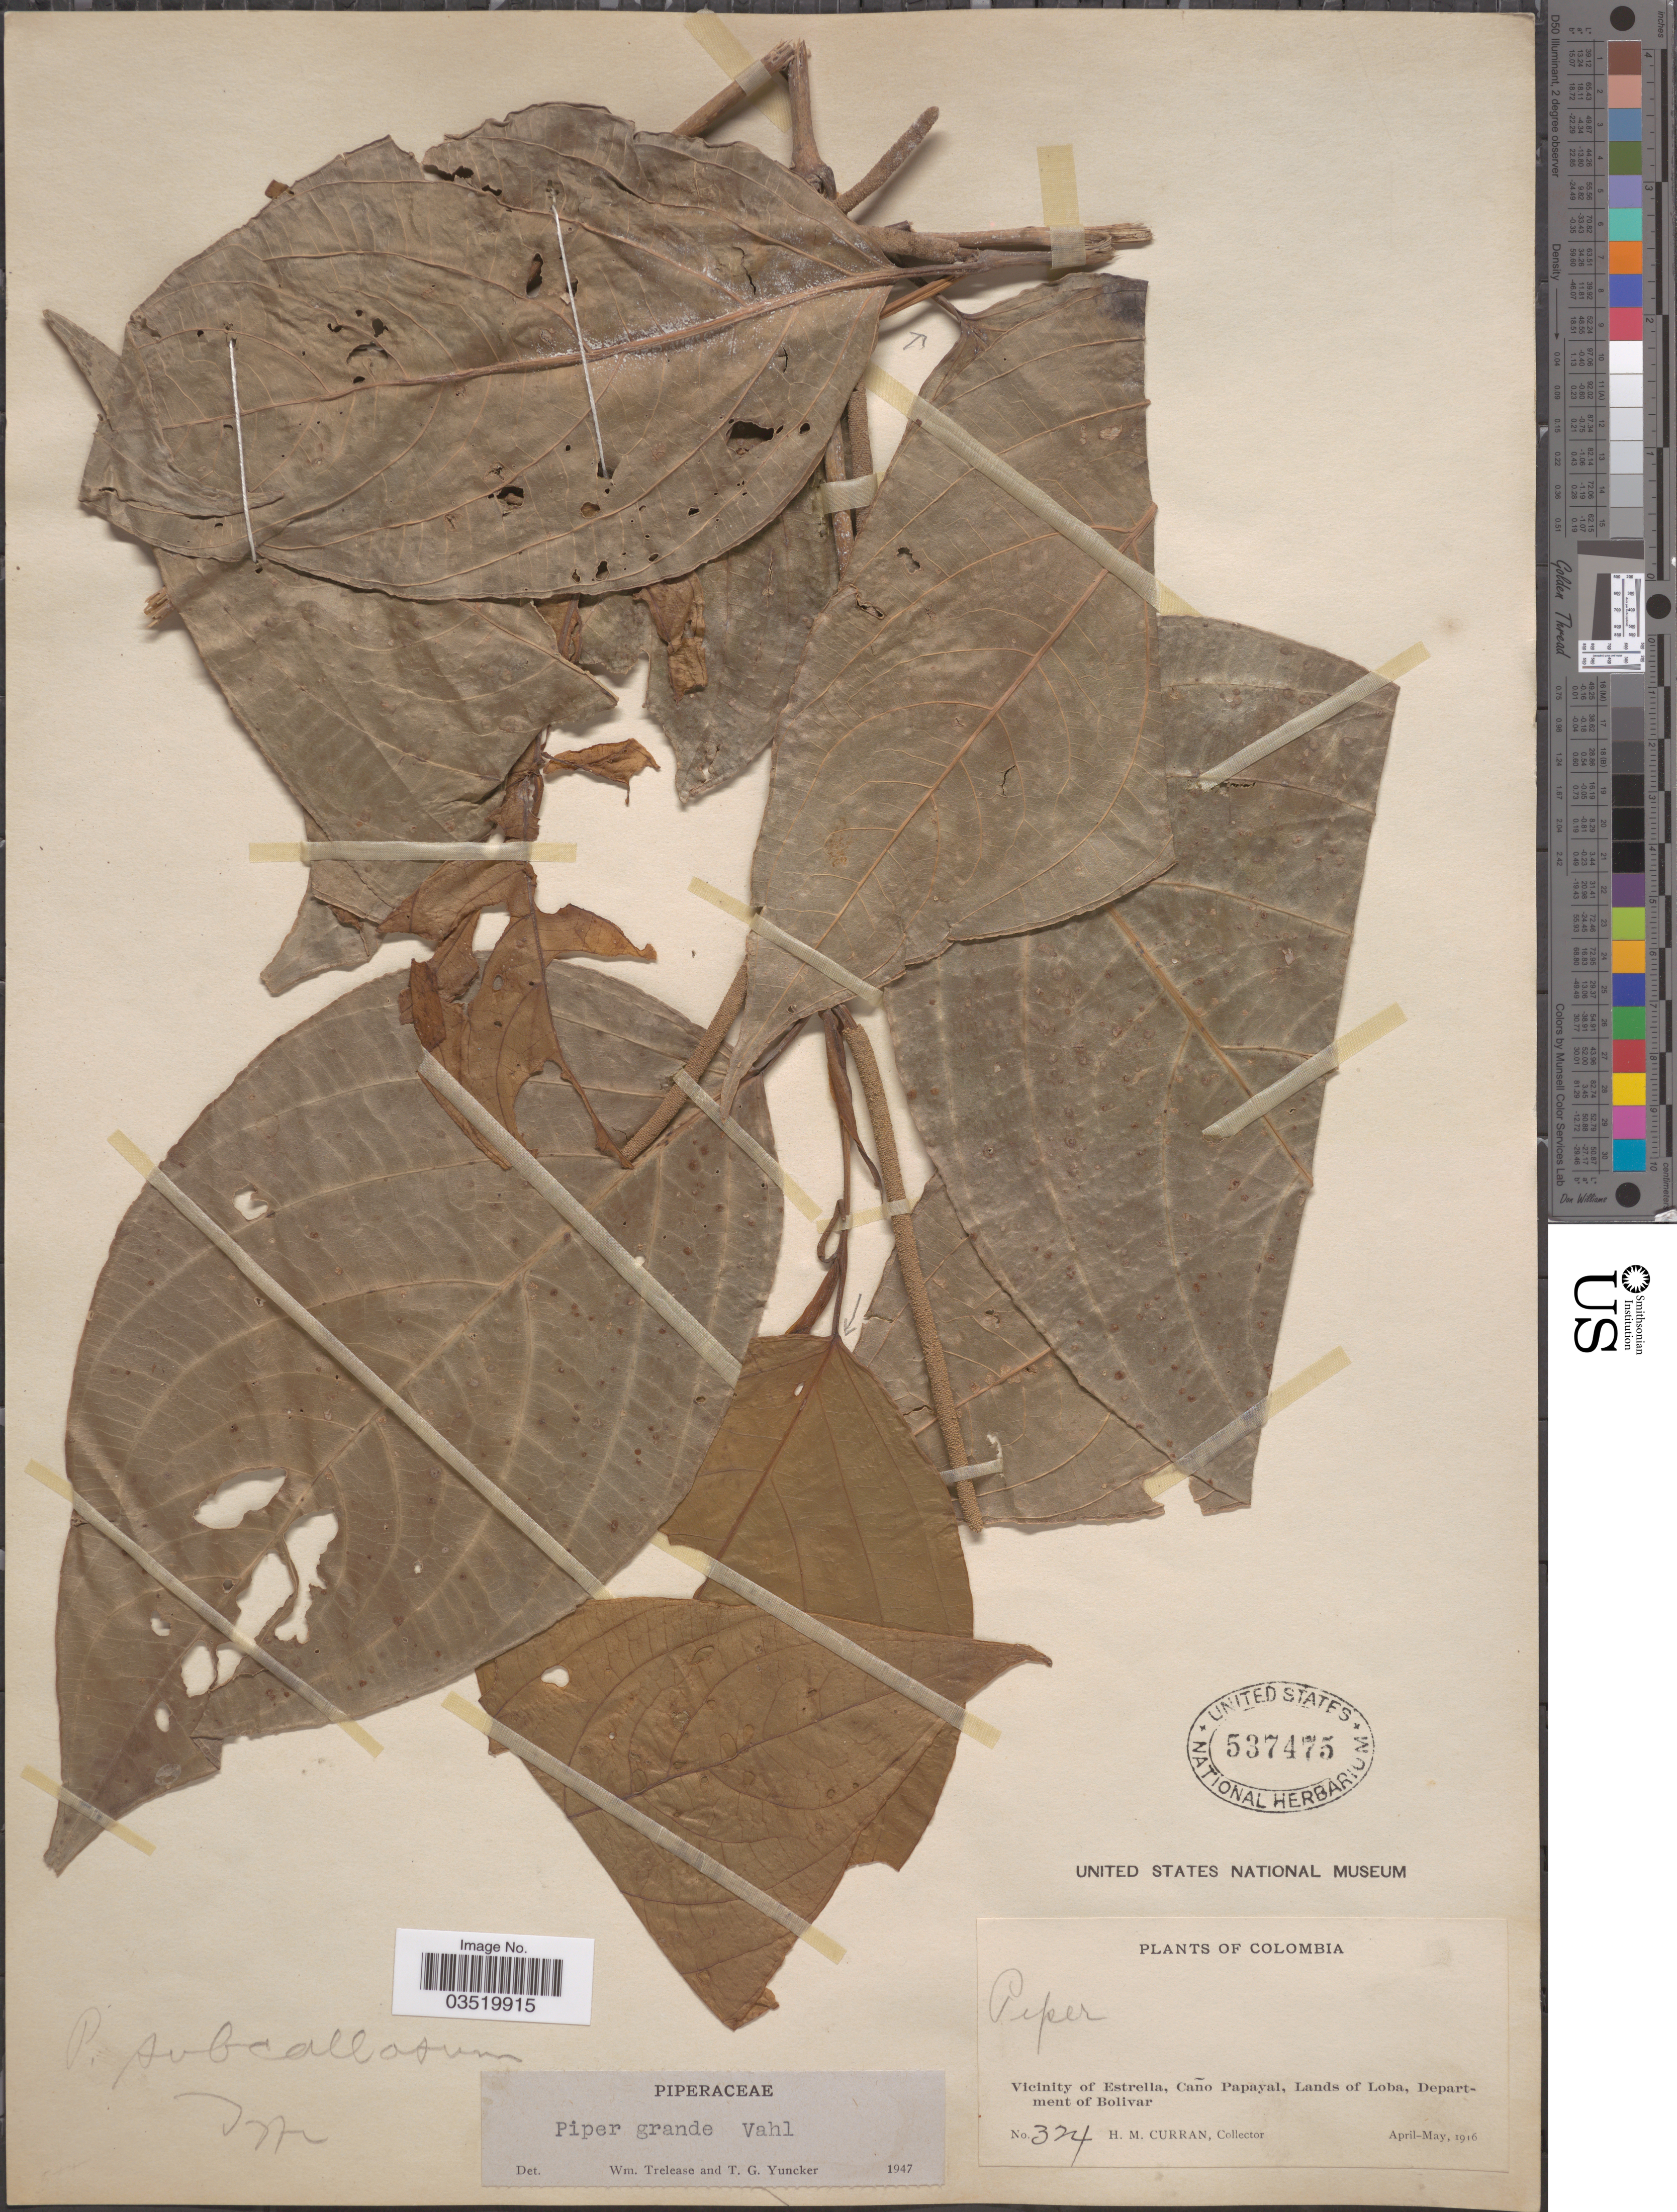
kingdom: Plantae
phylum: Tracheophyta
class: Magnoliopsida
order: Piperales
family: Piperaceae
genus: Piper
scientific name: Piper grande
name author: Vahl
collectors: H. M. Curran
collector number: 324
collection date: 1916-04/1916-05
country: Colombia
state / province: Bolívar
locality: Vicinity of Estrella, Caño Papayal, Lands of Loba, Department of Bolivar.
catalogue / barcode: US 537475